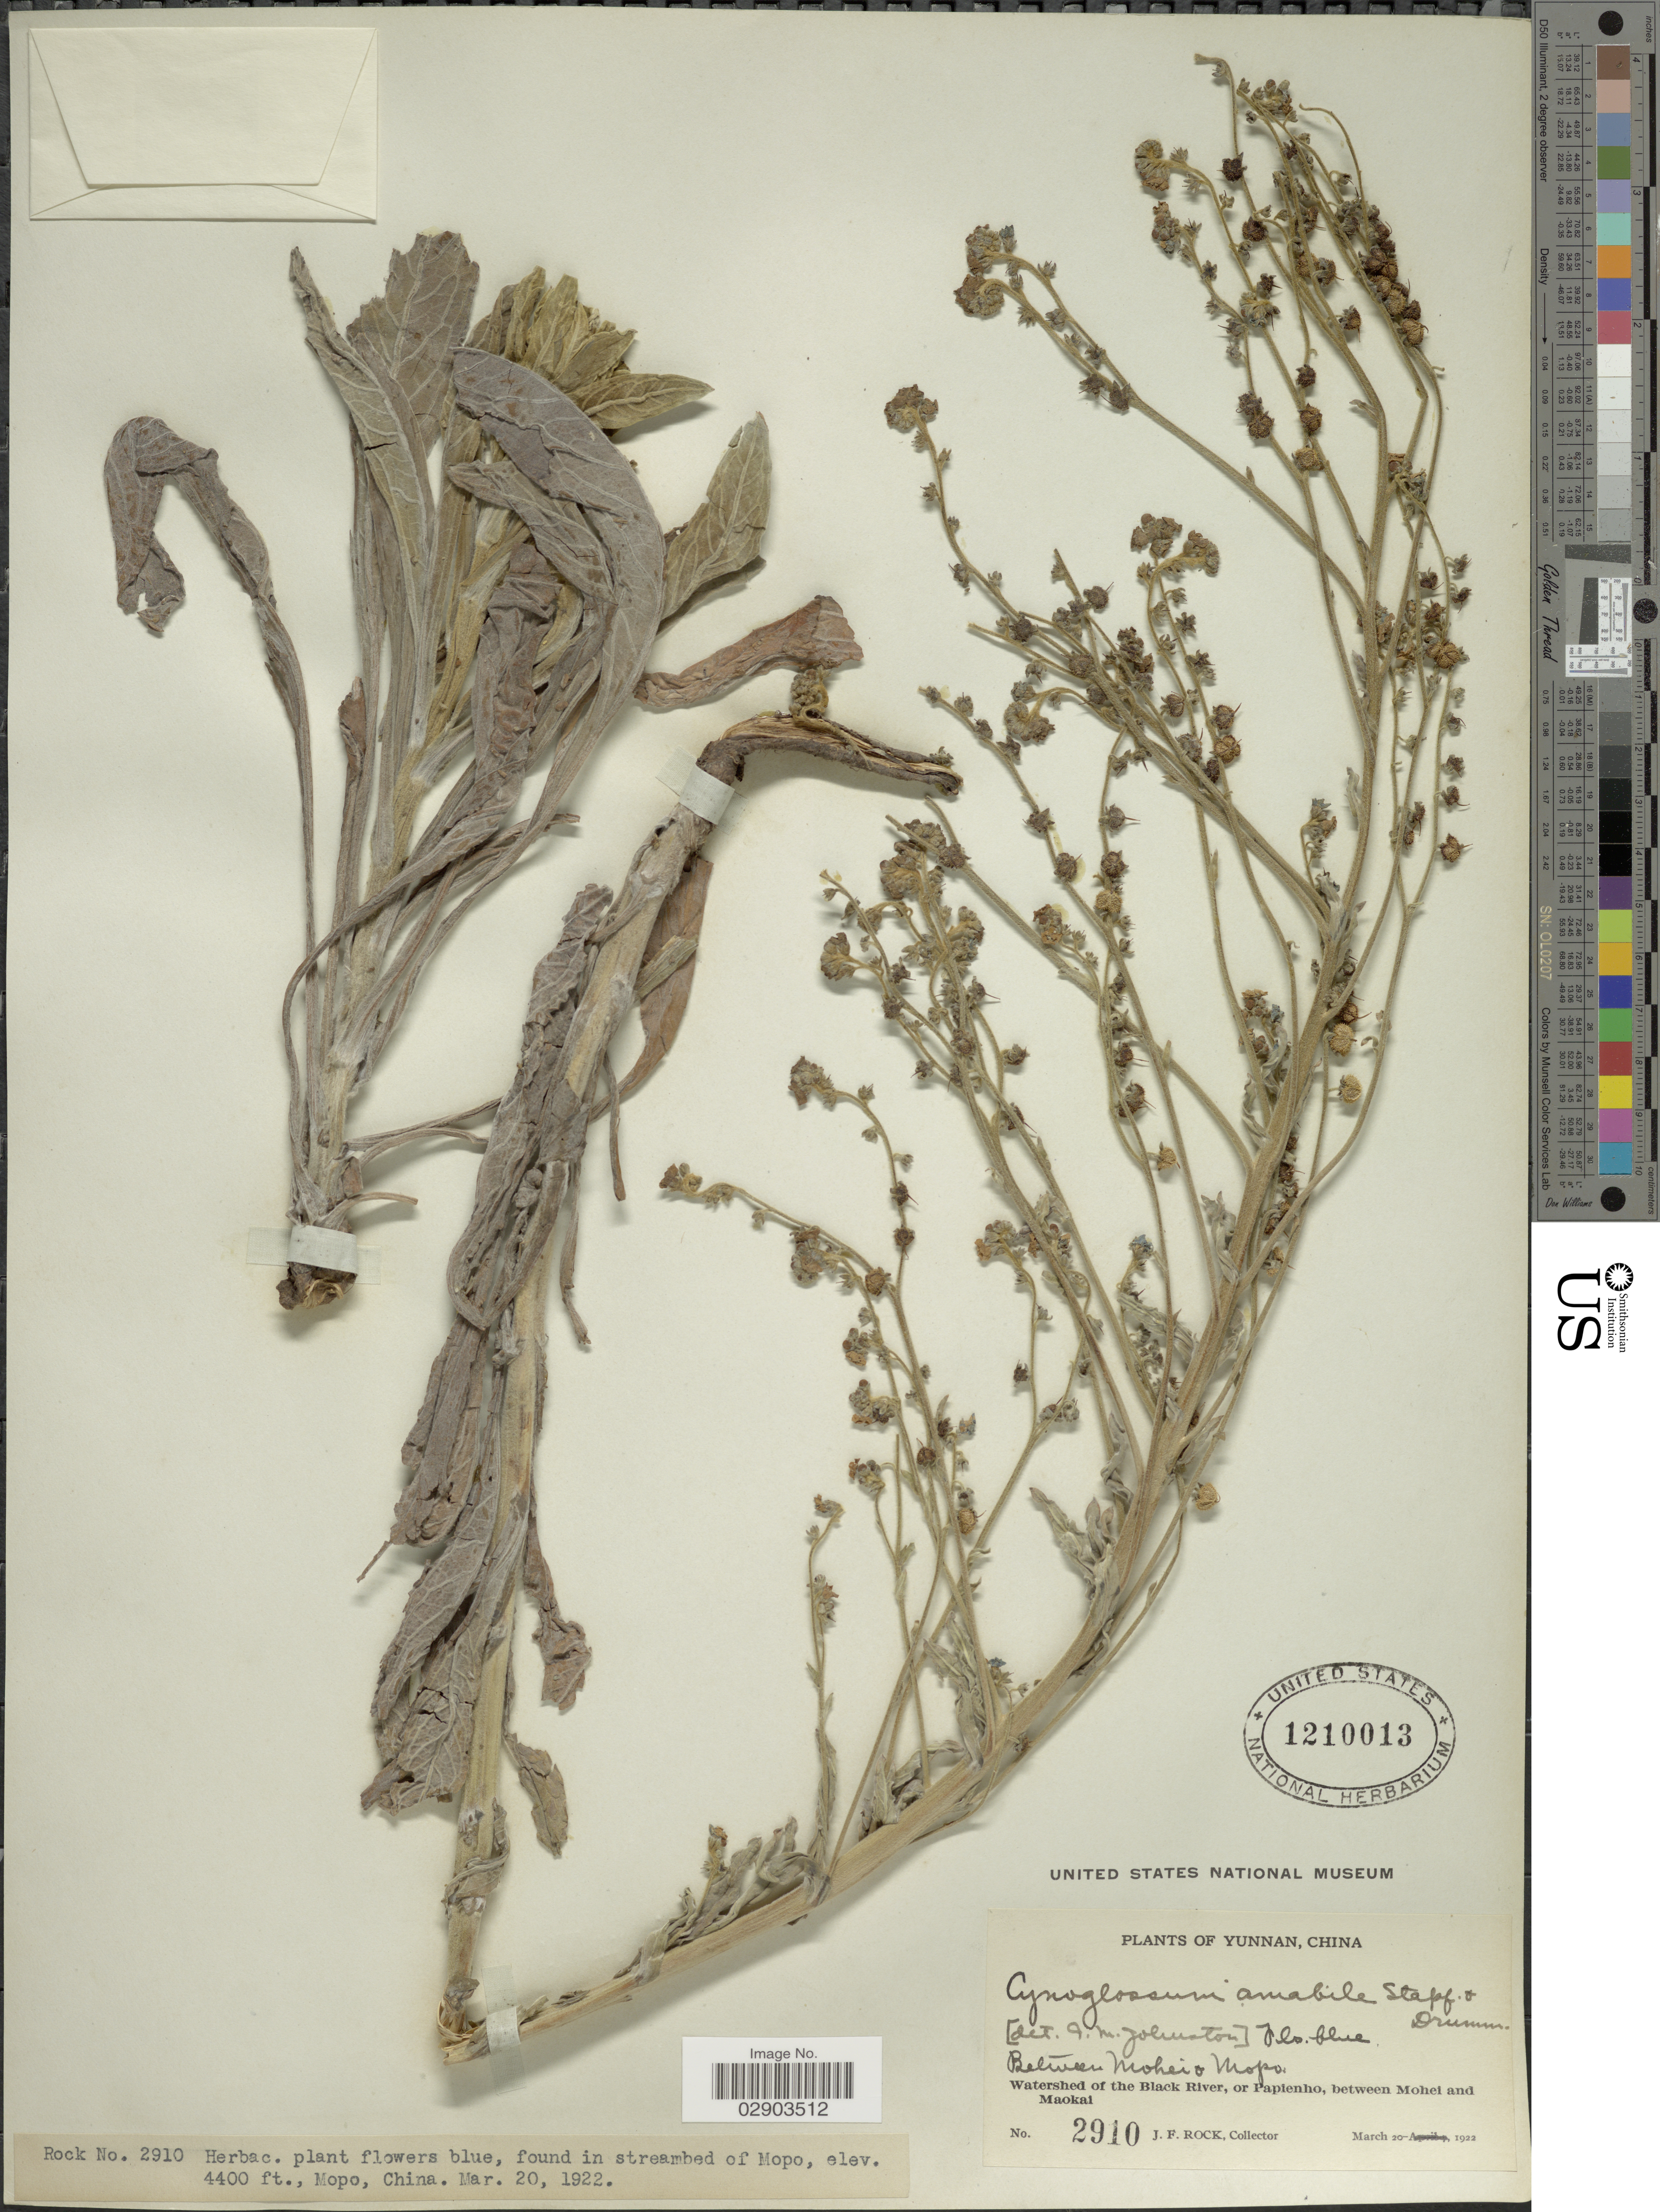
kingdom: Plantae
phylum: Tracheophyta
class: Magnoliopsida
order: Boraginales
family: Boraginaceae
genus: Cynoglossum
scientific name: Cynoglossum amabile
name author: Stapf & J.R. Drumm.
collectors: J. Rock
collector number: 2910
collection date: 1922-03-20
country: China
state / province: Yunnan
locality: Between Moheio Mopo. Watershed of the Black River, or Papienho, between Mohei and Maokai.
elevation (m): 1341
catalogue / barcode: US 1210013